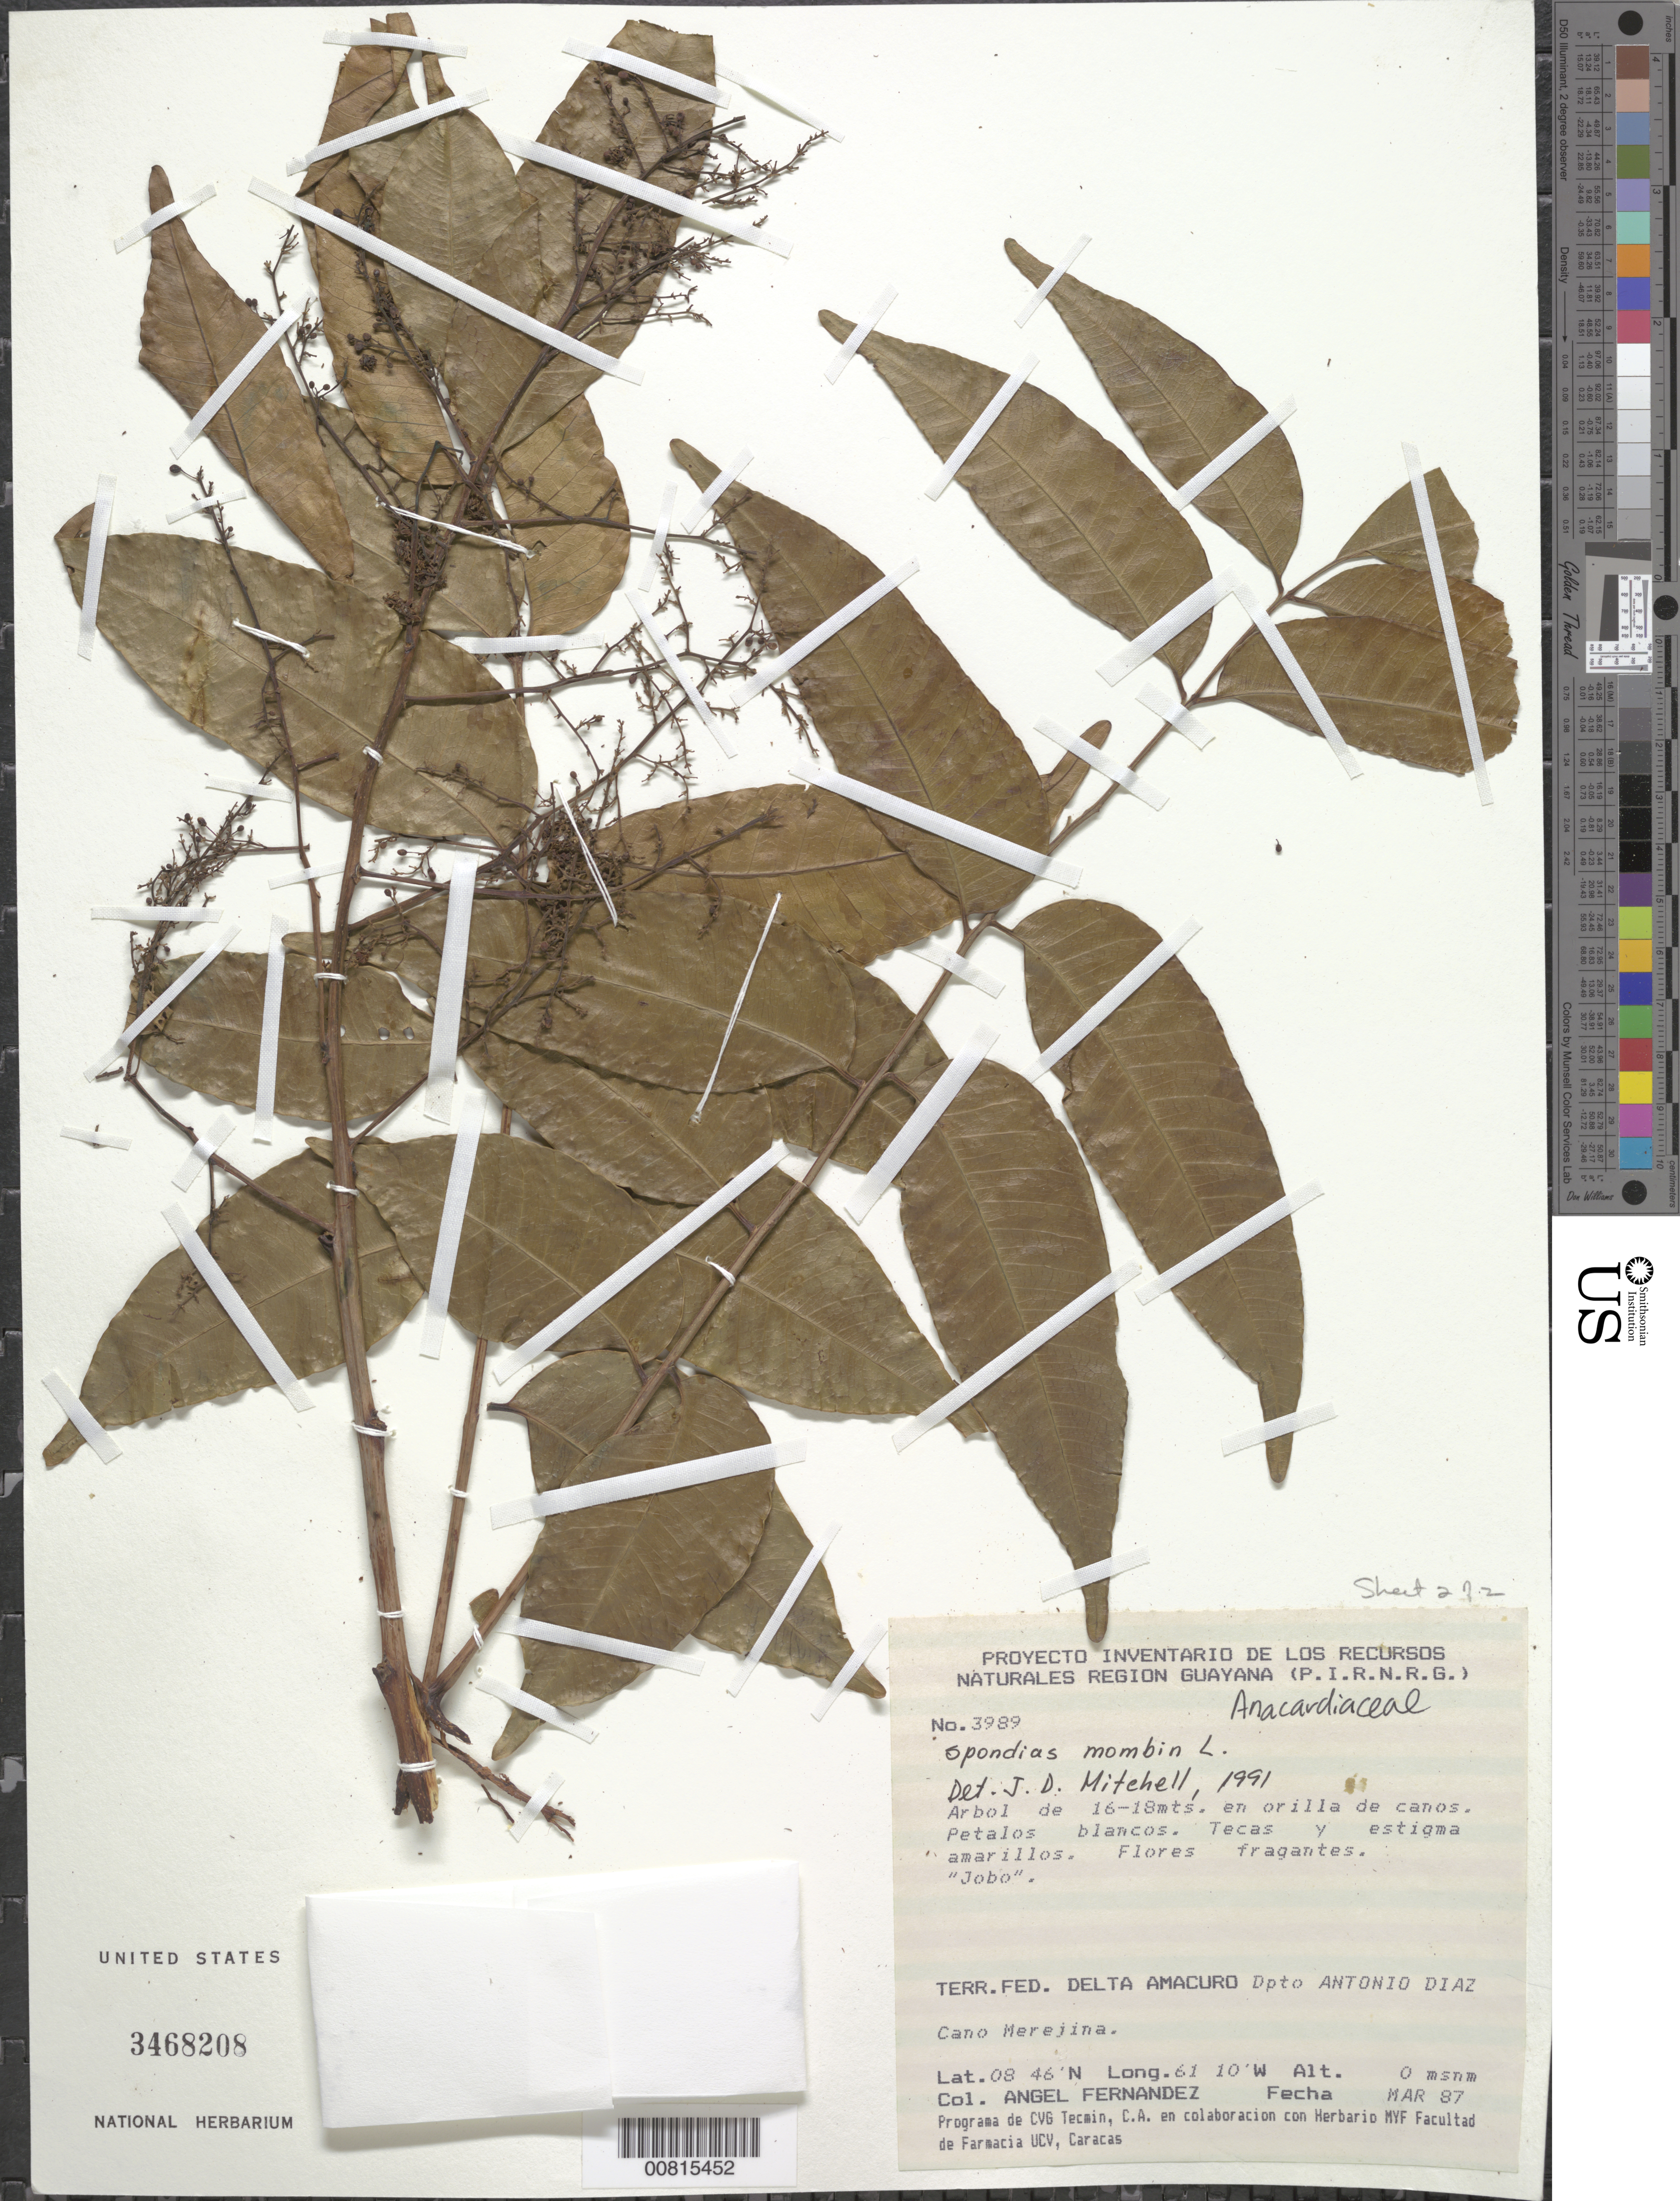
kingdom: Plantae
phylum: Tracheophyta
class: Magnoliopsida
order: Sapindales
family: Anacardiaceae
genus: Spondias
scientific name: Spondias mombin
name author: L.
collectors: Á. Fernández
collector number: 3989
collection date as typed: Transcribed d/m/y: /3/87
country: Venezuela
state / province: Delta Amacuro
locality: Terr. Fed. Delta Amacuro, Dept. Antonio Diaz, Cano Merejina.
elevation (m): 0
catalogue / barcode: US 3468208